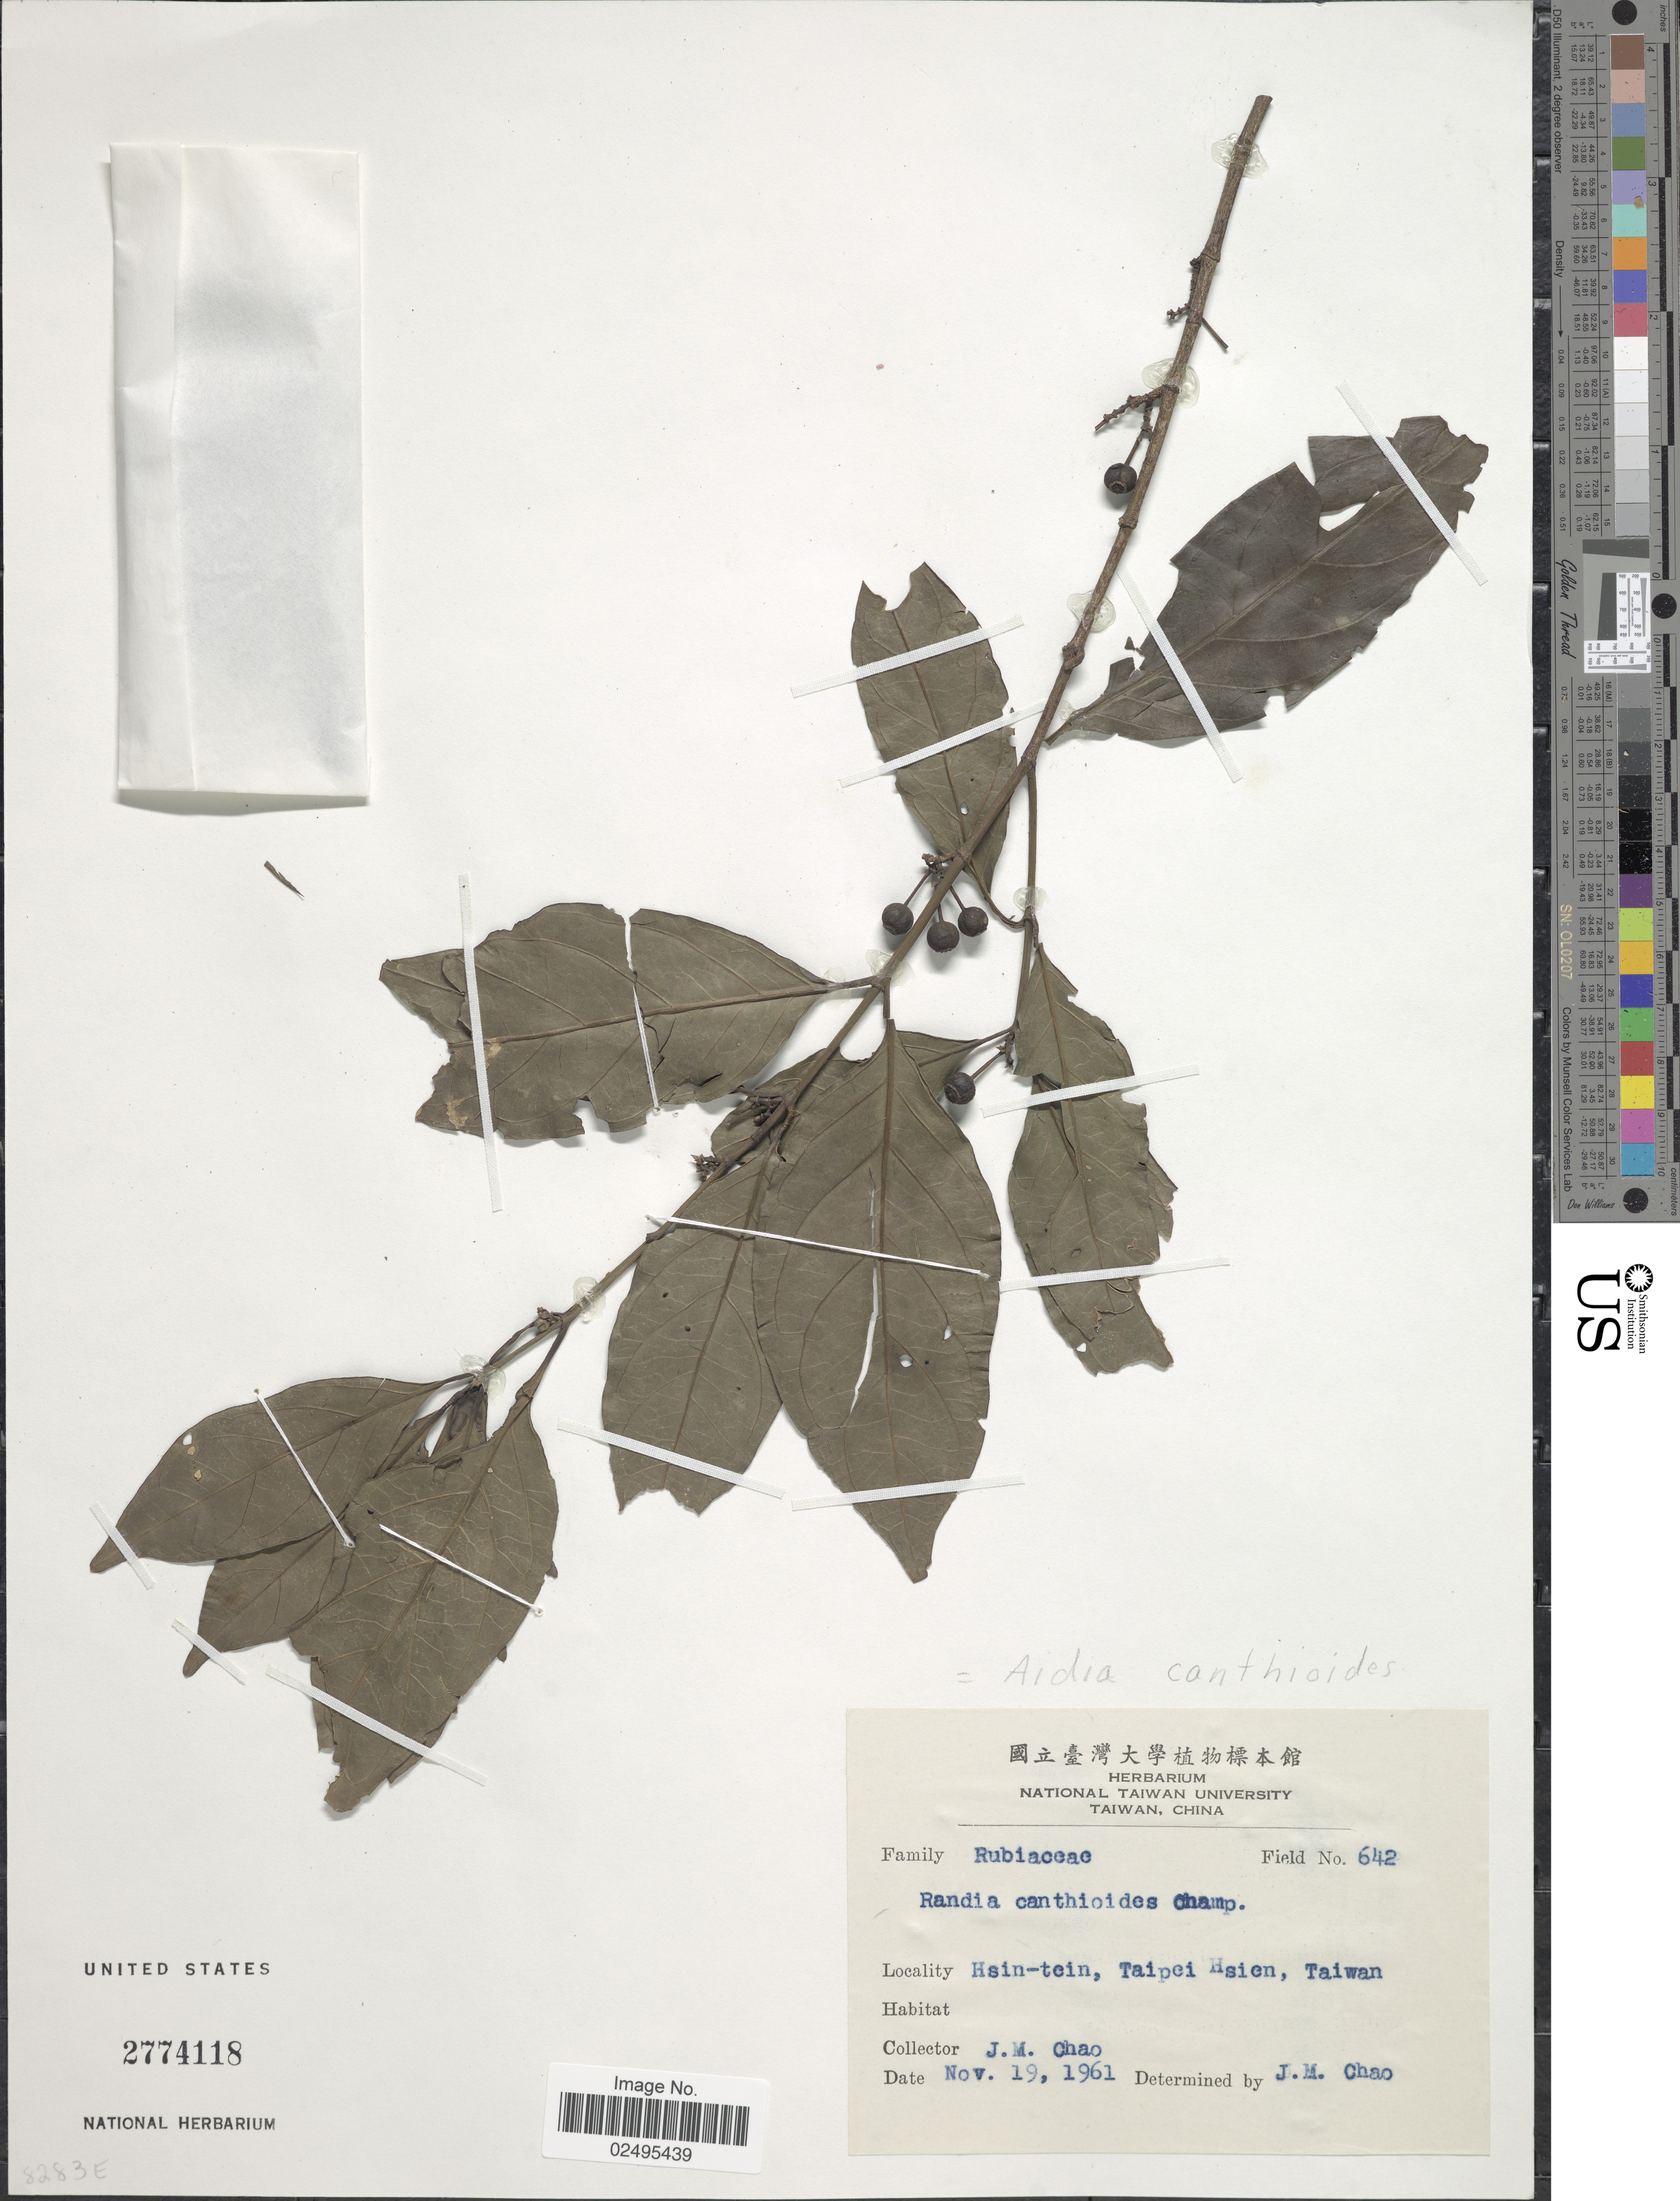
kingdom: Plantae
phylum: Tracheophyta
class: Magnoliopsida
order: Gentianales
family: Rubiaceae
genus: Aidia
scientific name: Aidia canthioides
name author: (Champ. ex Benth.) Masam.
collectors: J. Chao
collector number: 642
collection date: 1961-11-19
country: Taiwan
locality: Hsin-tein, Taipei Hsien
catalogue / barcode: US 2774118